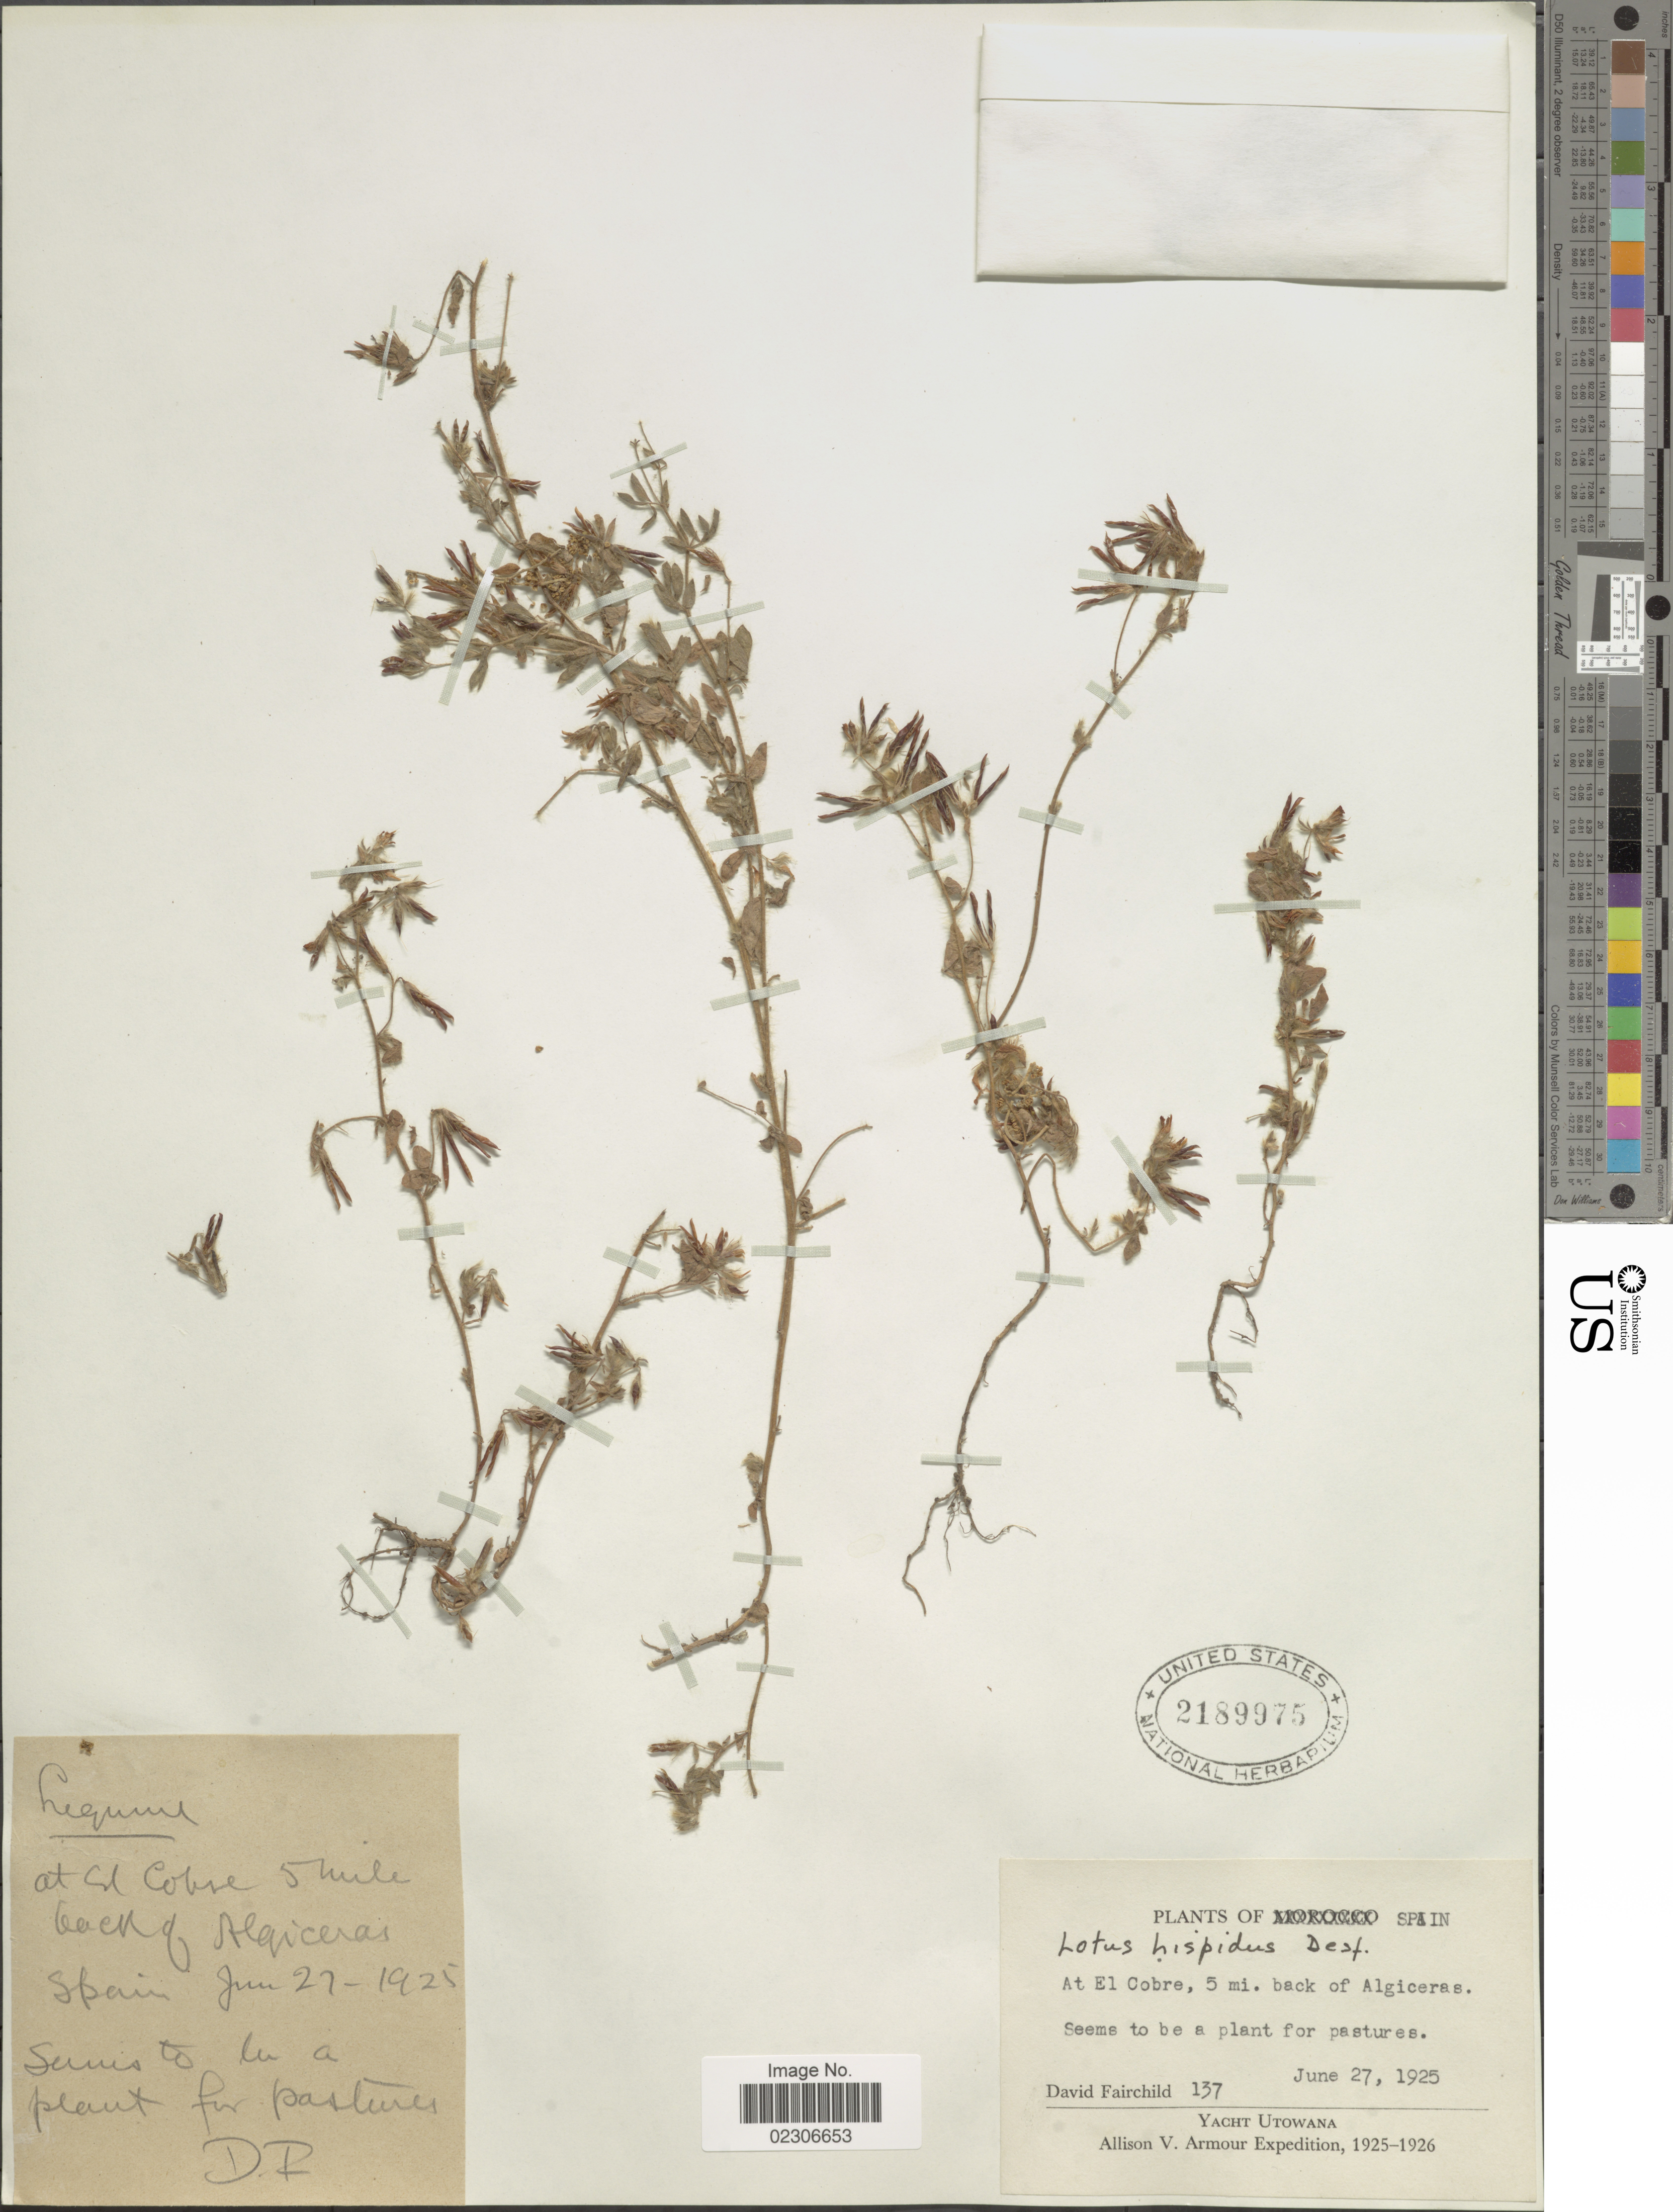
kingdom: Plantae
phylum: Tracheophyta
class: Magnoliopsida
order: Fabales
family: Fabaceae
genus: Lotus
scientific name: Lotus hispidus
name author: DC.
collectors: D. Fairchild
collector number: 137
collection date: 1925-06-27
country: Spain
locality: At El Cobre, 5 mi. back of Algiceras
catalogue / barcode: US 2189975